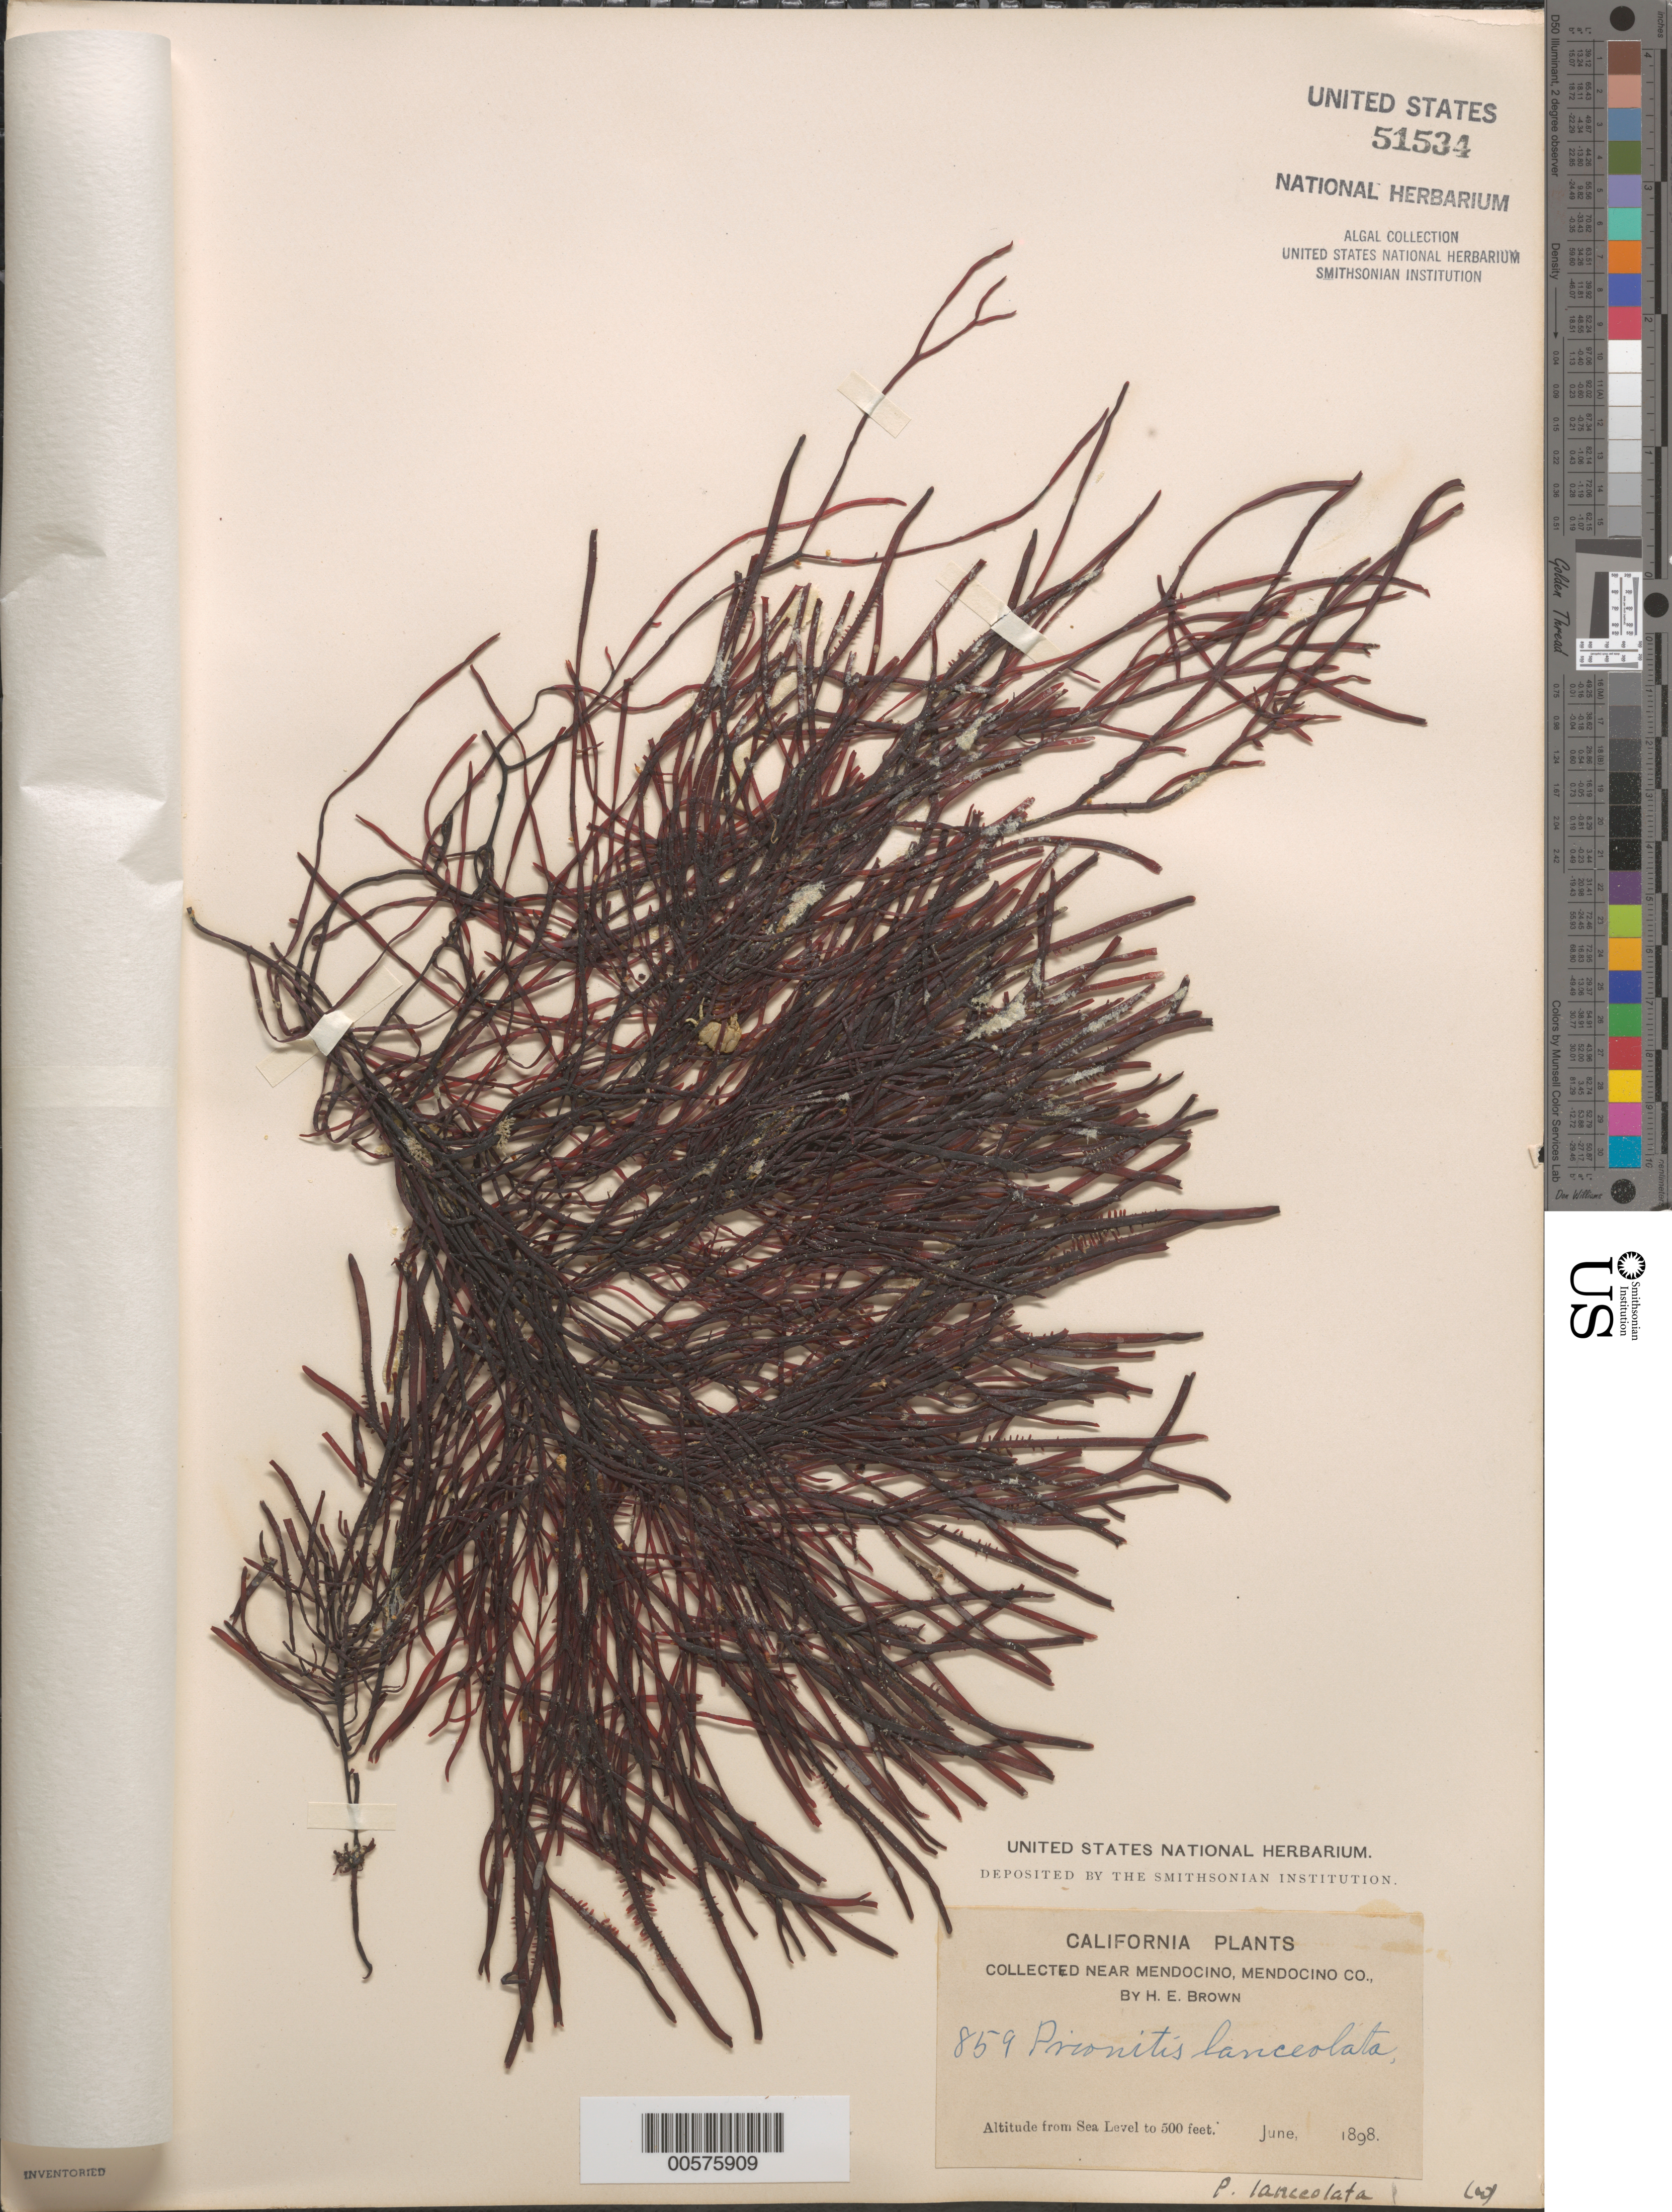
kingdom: Plantae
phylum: Rhodophyta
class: Florideophyceae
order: Cryptonemiales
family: Cryptonemiaceae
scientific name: Prionitis lanceolata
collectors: H. E. Brown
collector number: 859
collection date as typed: Jun 1898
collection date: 1898-06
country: United States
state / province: California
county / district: Mendocino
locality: Near Mendocino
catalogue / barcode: US 51534